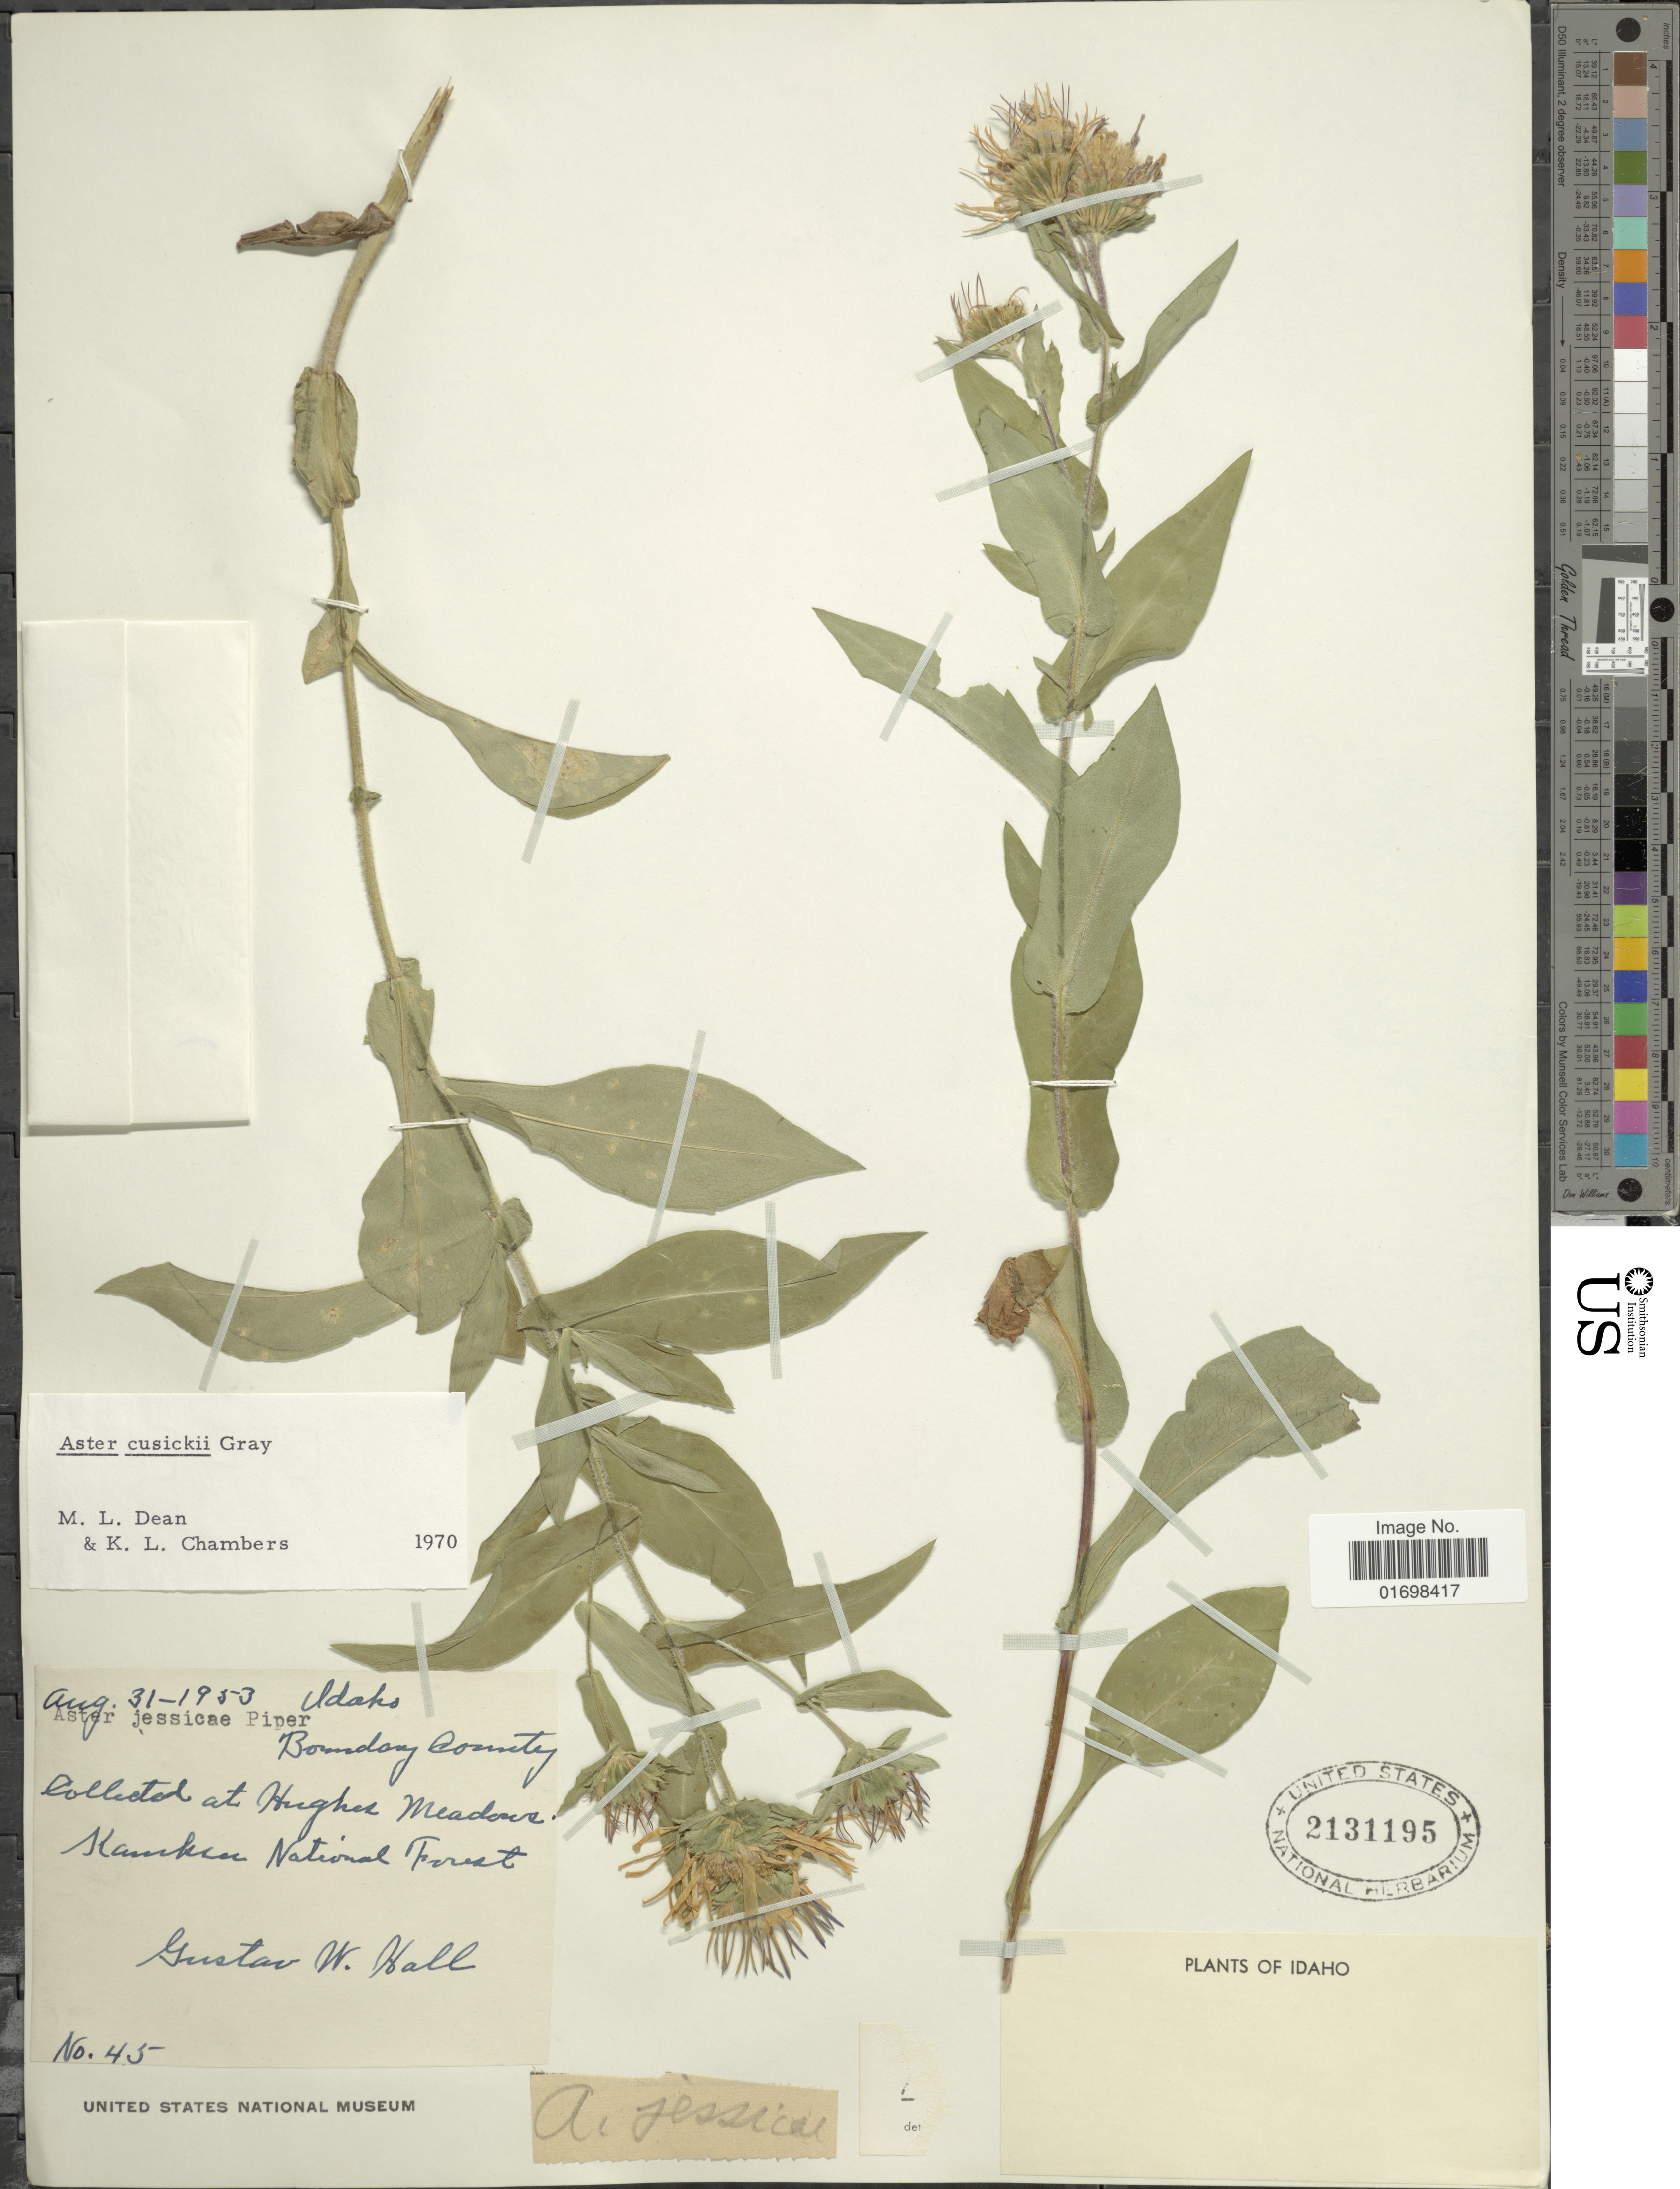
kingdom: Plantae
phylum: Tracheophyta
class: Magnoliopsida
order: Asterales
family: Asteraceae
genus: Symphyotrichum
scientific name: Symphyotrichum cusickii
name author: (A. Gray) G.L. Nesom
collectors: G. Hall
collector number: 45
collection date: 1953-08-31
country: United States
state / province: Idaho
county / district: Boundary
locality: Hughes meadows Kank [illegible text] National Forest.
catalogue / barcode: US 2131195